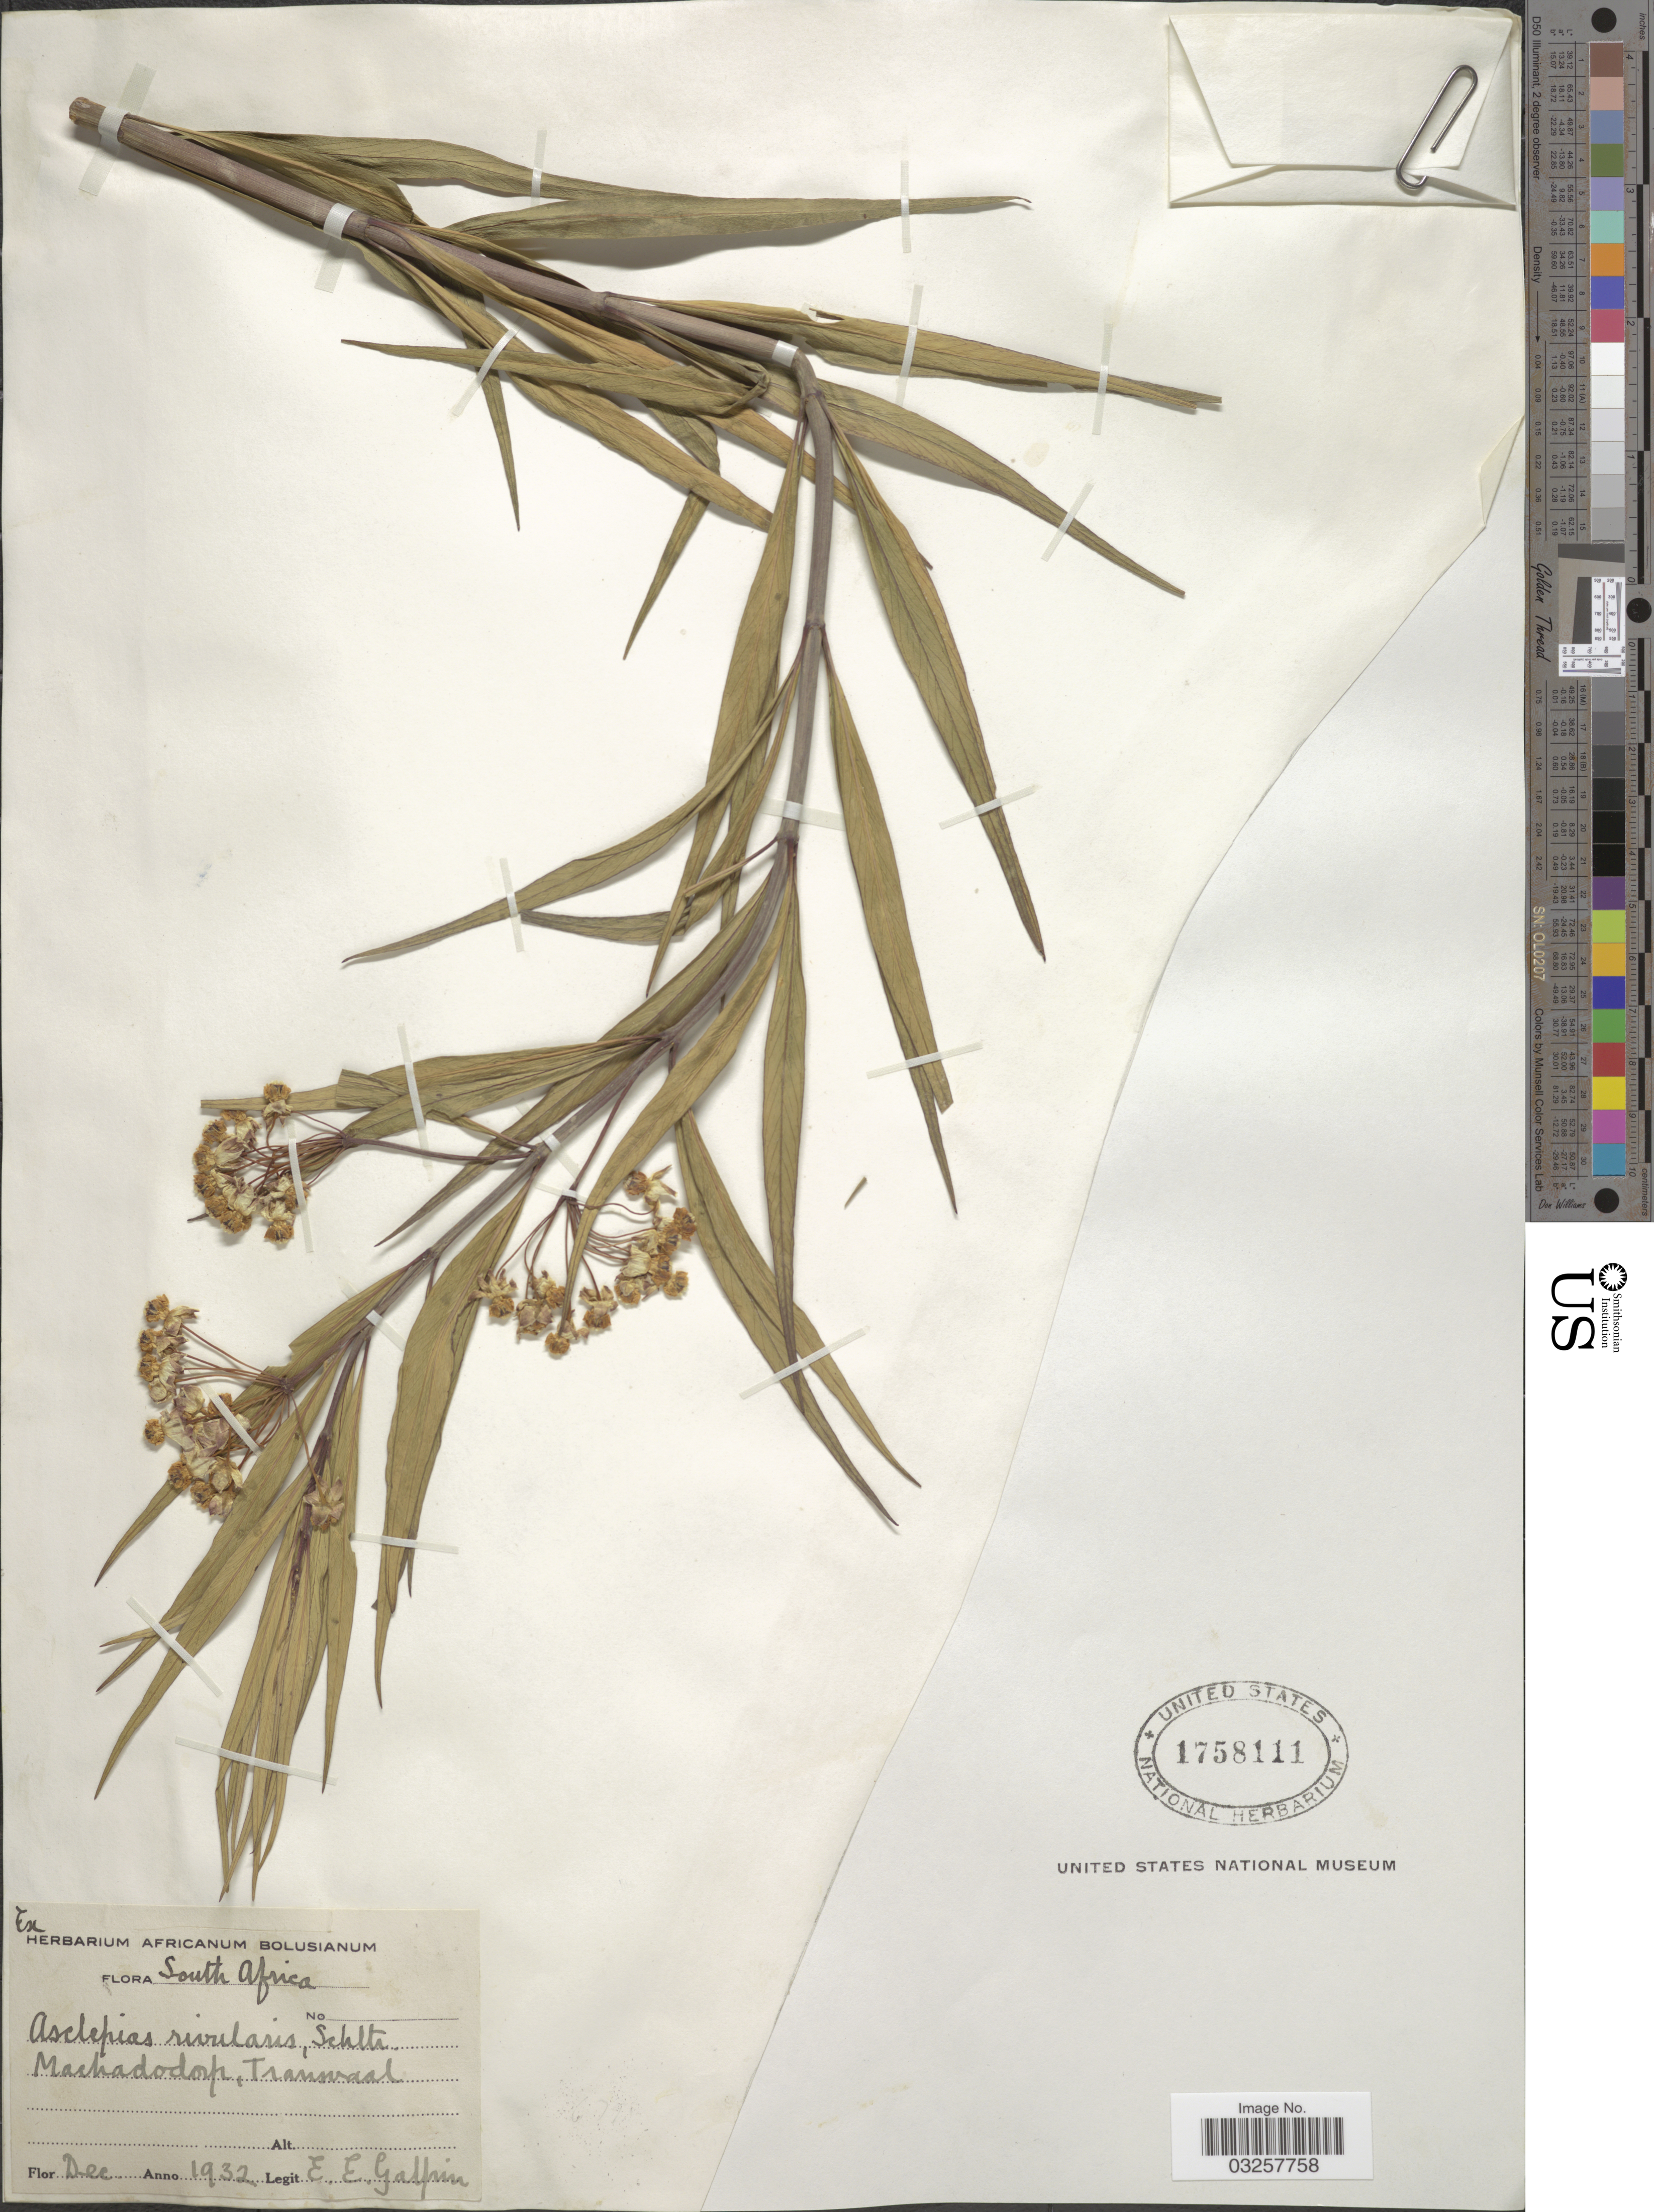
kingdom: Plantae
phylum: Tracheophyta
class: Magnoliopsida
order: Gentianales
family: Apocynaceae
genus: Asclepias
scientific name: Asclepias rivularis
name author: (Schltr.) Schltr.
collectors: E. Galpin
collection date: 1932-12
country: South Africa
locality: Machadodorp, Transvaal.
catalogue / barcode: US 1758111